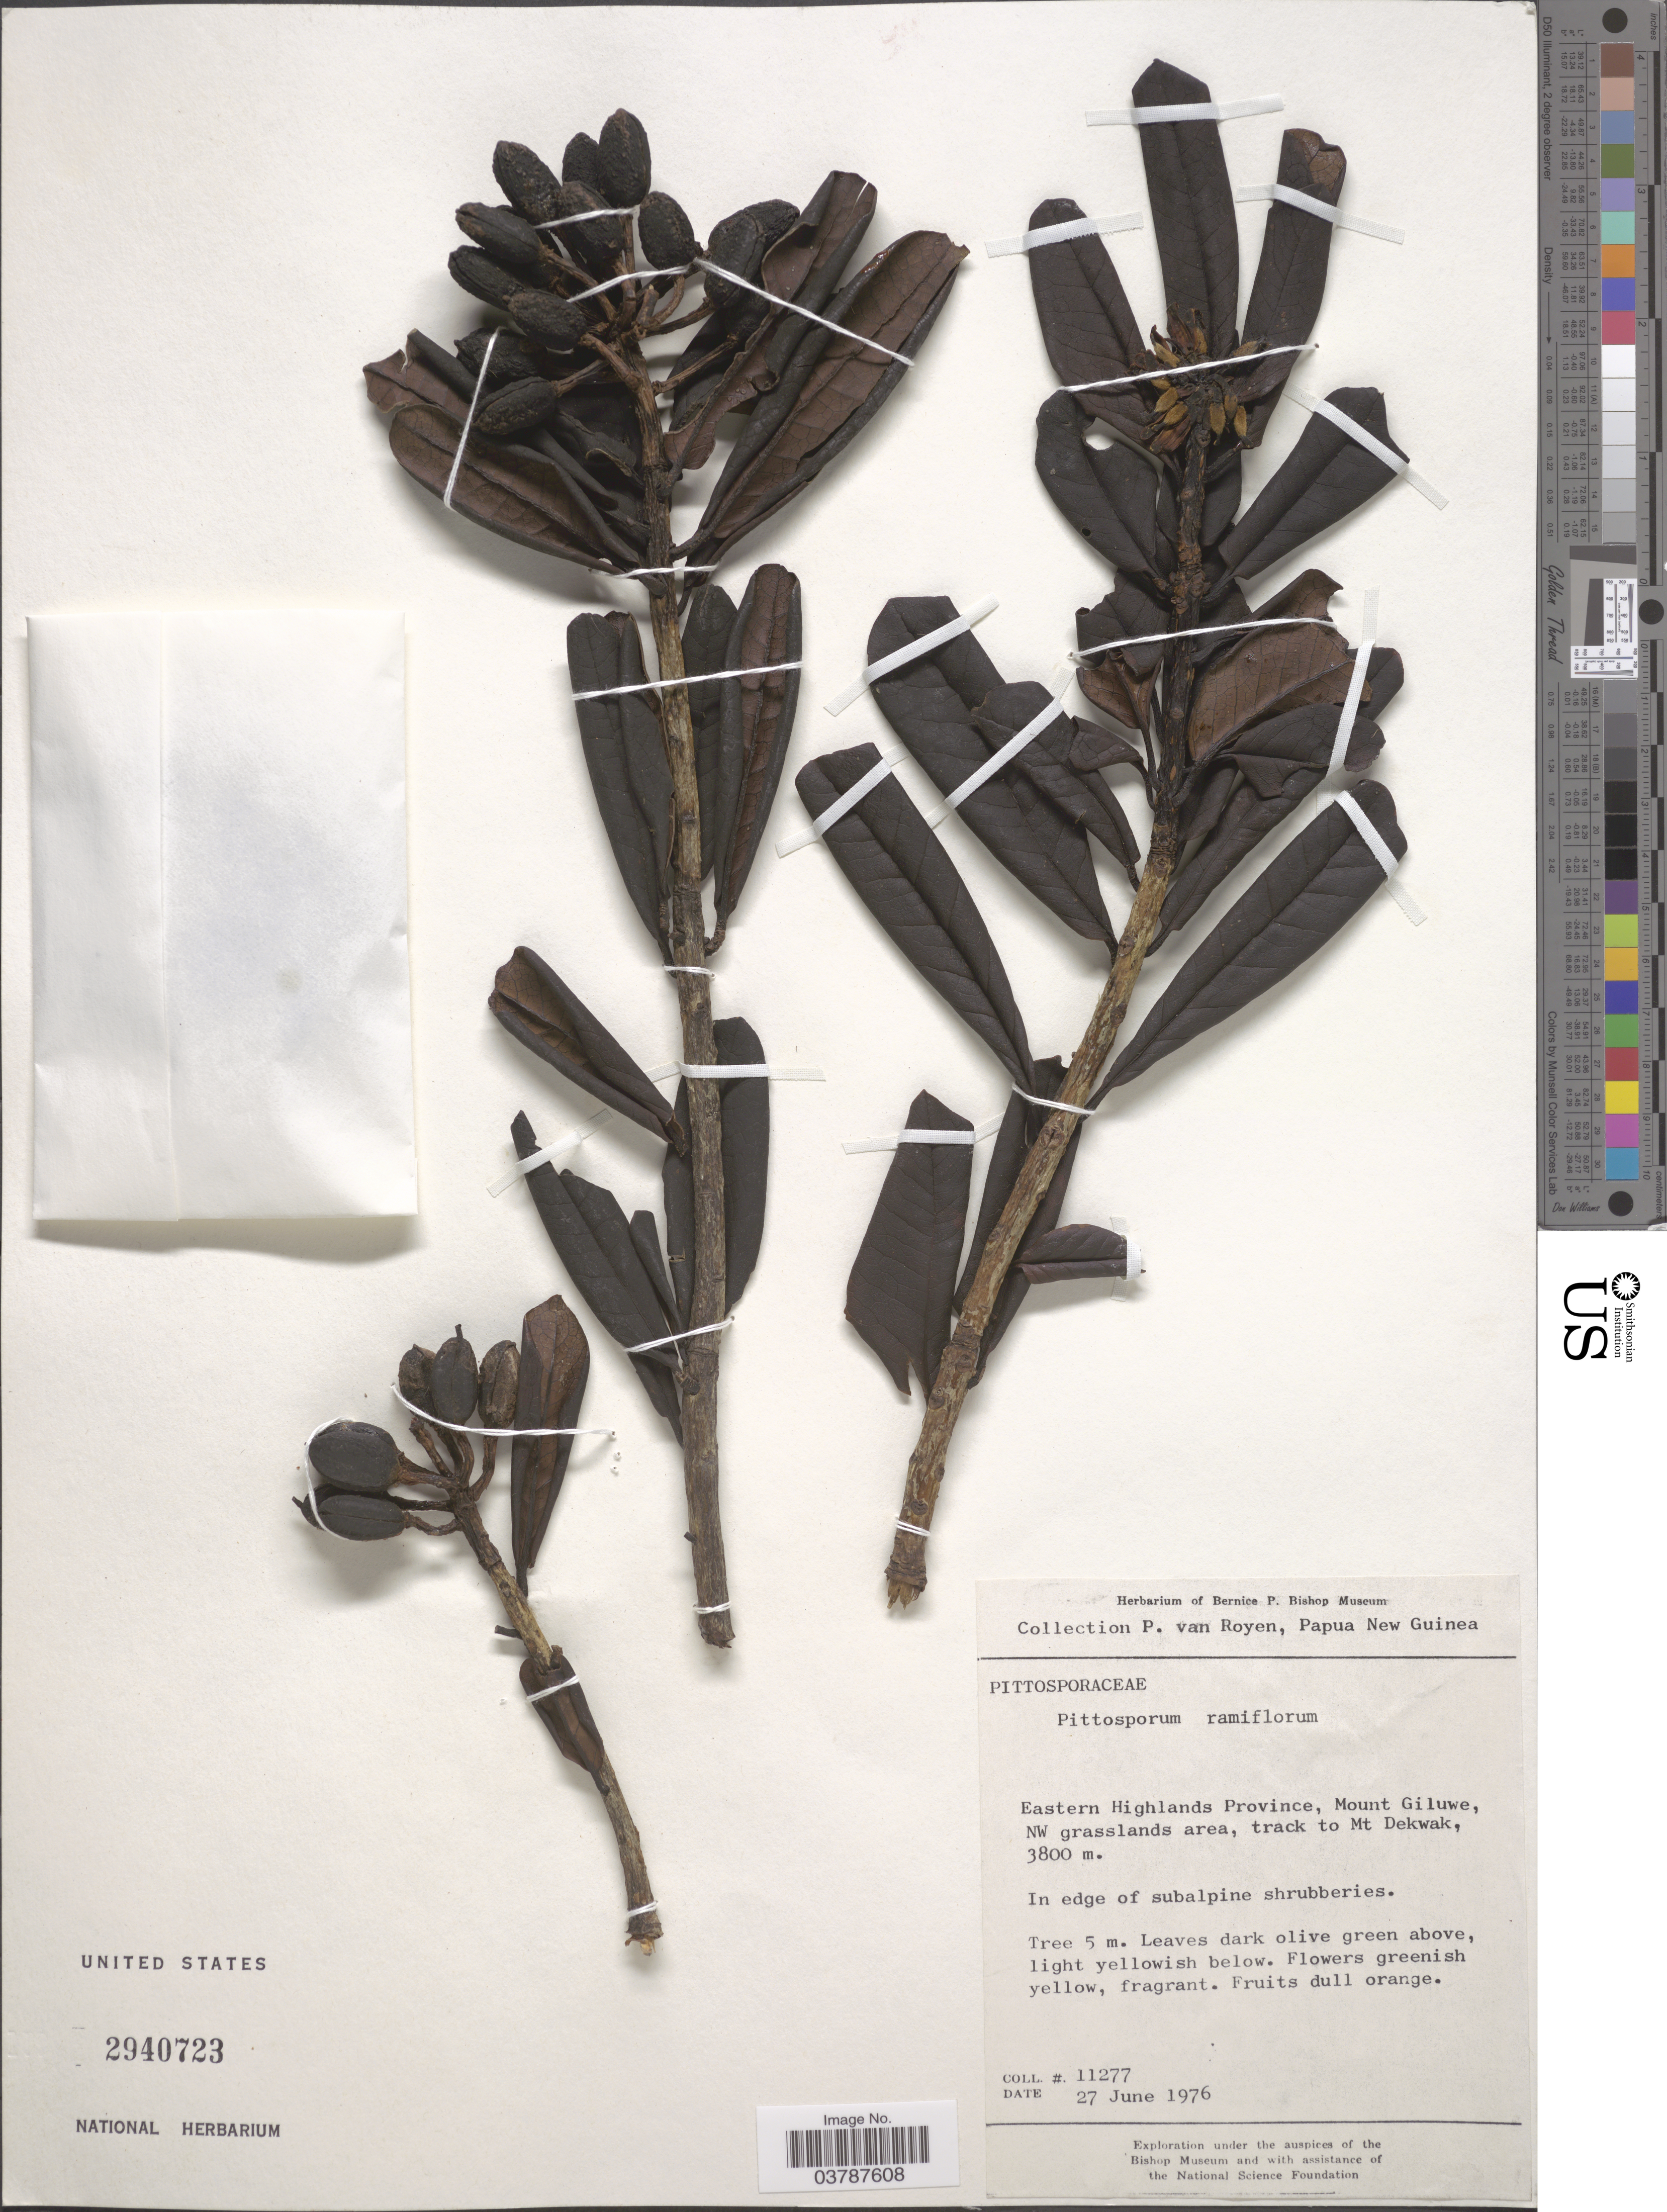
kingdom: Plantae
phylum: Tracheophyta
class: Magnoliopsida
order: Apiales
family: Pittosporaceae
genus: Pittosporum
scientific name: Pittosporum ramiflorum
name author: (Zoll. & Mor.) Zoll.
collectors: P. van Royen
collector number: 11277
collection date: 1976-06-27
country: Papua New Guinea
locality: Eastern Highlands Province, Mount Giluwe, NW grasslands area, track to Mt. Dekwak.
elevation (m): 3800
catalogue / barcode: US 2940723